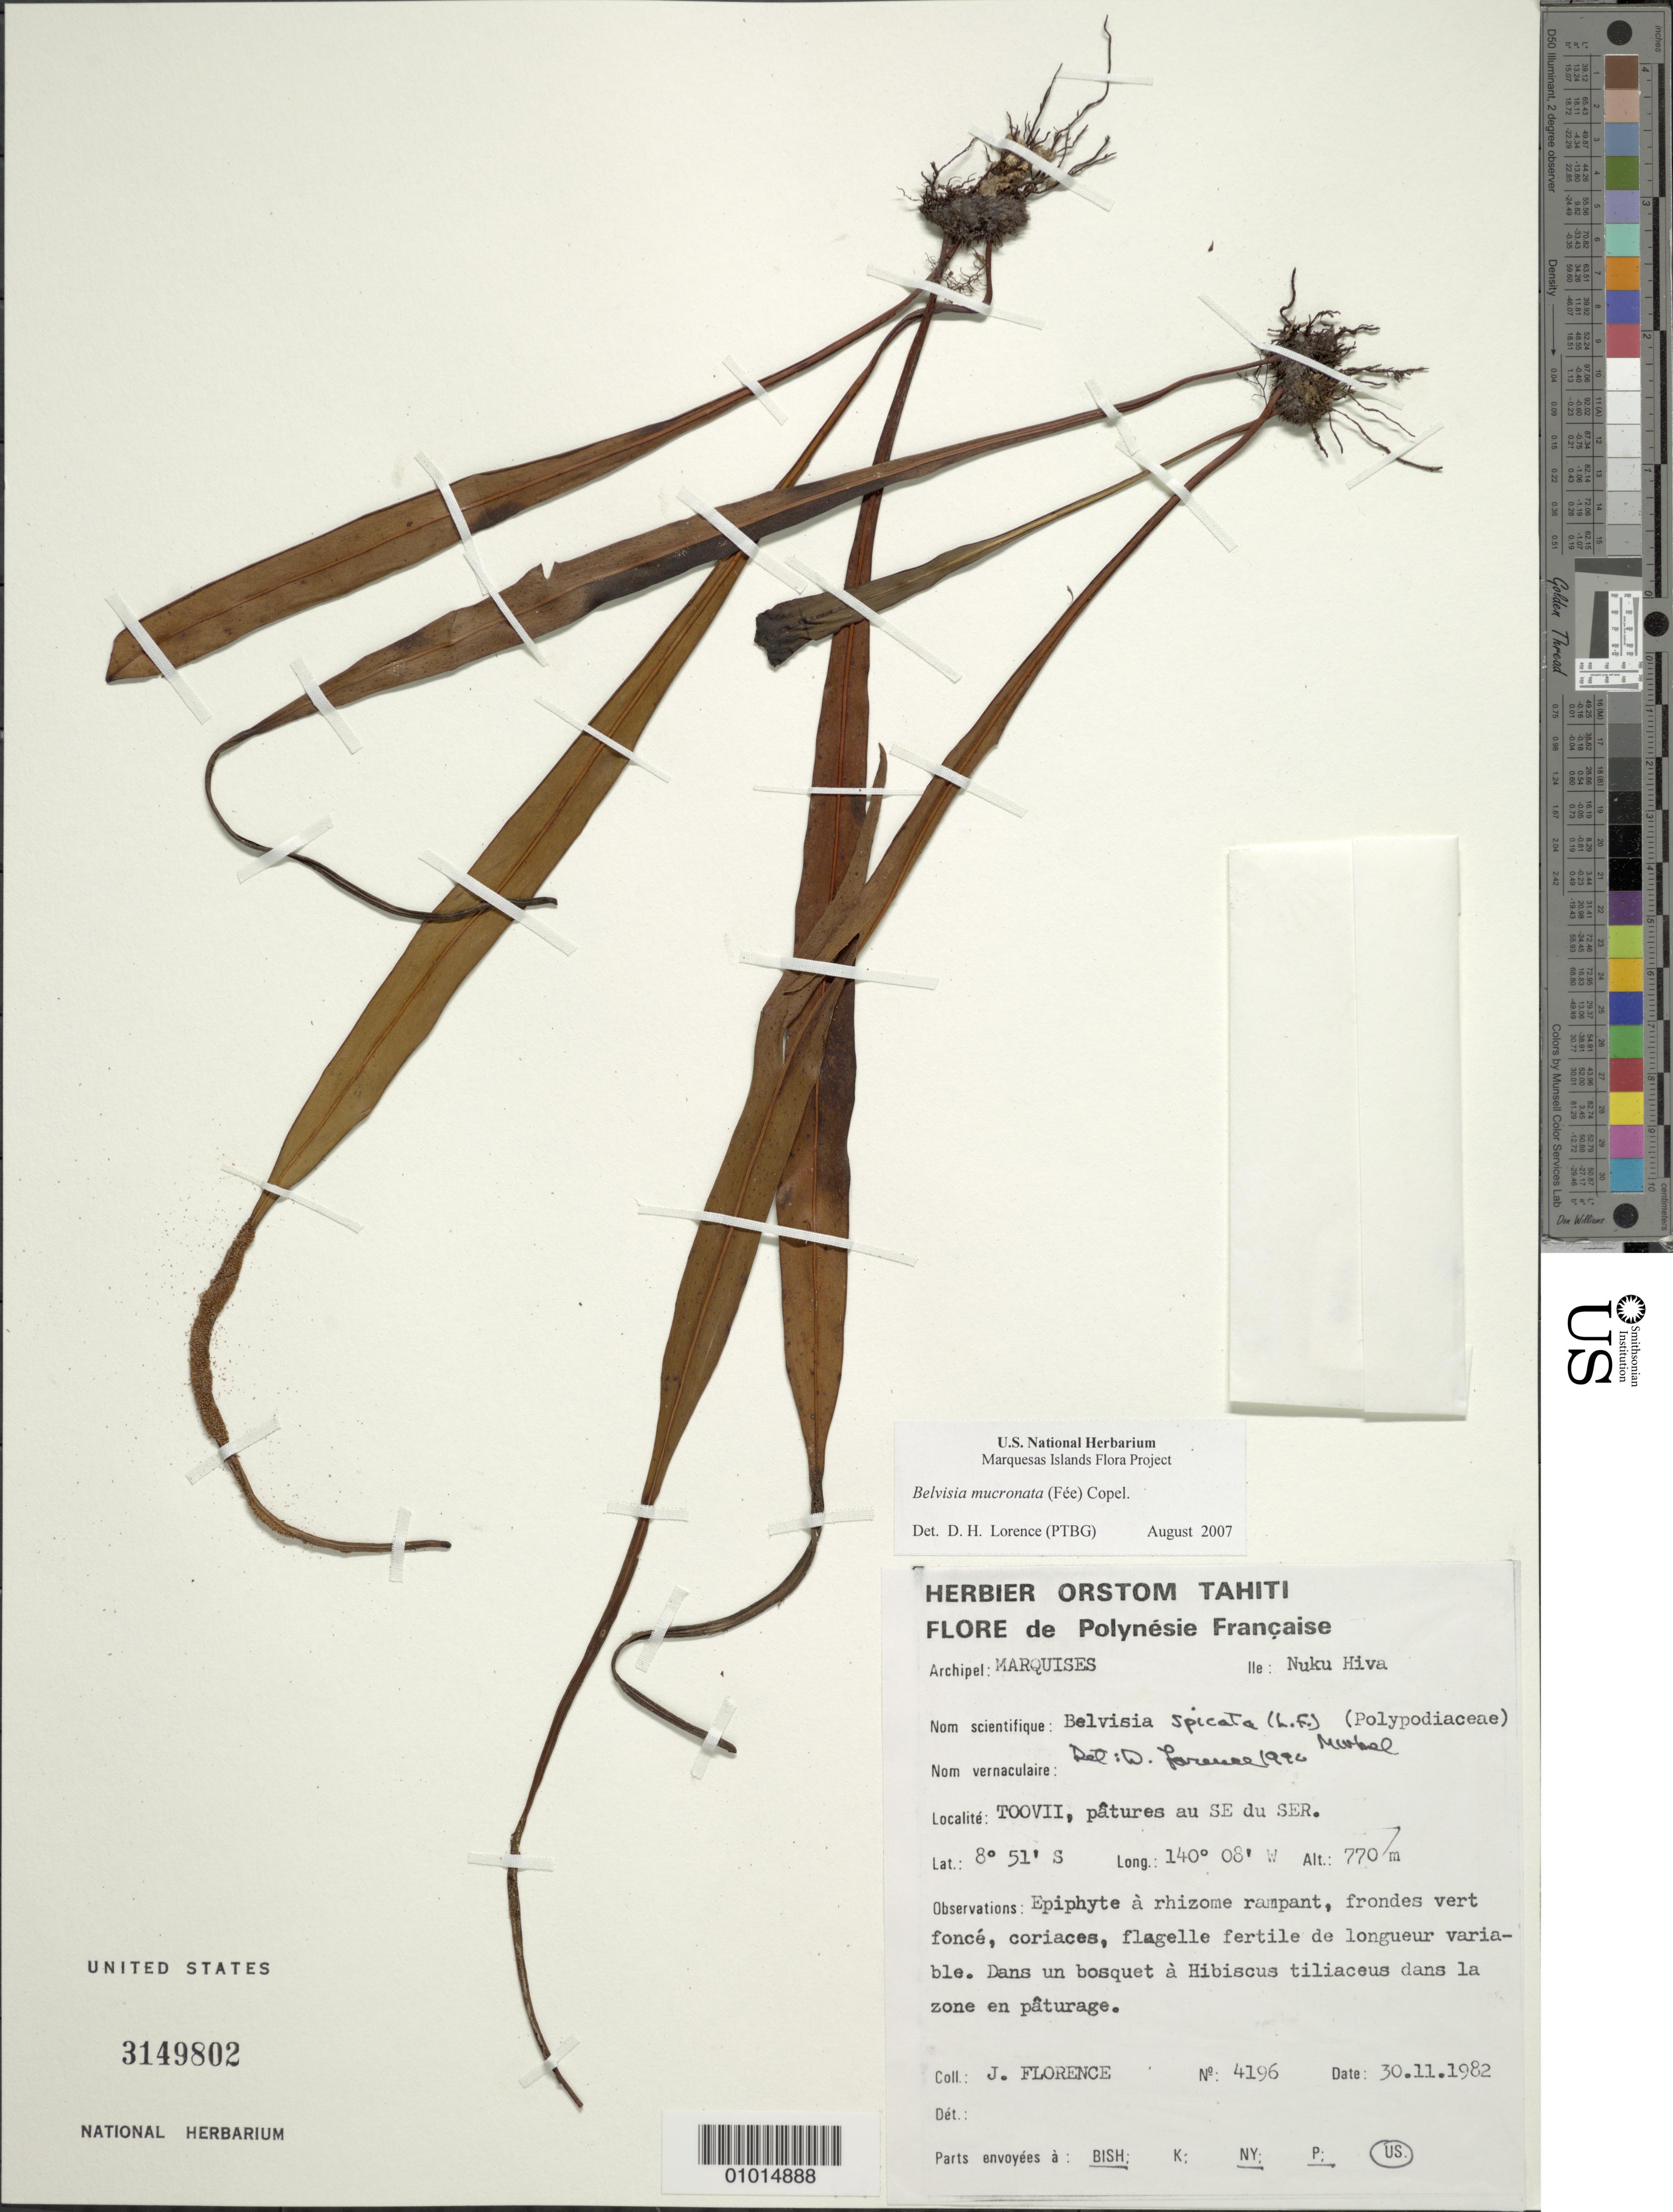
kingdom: Plantae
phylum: Tracheophyta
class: Polypodiopsida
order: Polypodiales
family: Polypodiaceae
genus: Lepisorus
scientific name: Lepisorus mucronatus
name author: (Fée) Li S. Wang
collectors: J. Florence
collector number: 4196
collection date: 1982-11-30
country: French Polynesia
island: Nuku Hiva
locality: Toovii, pâtures au SE du SER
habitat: Dans un bosquet à Hibiscus tiliaceus dans la zone en pâturage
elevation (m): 770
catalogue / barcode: US 3149802